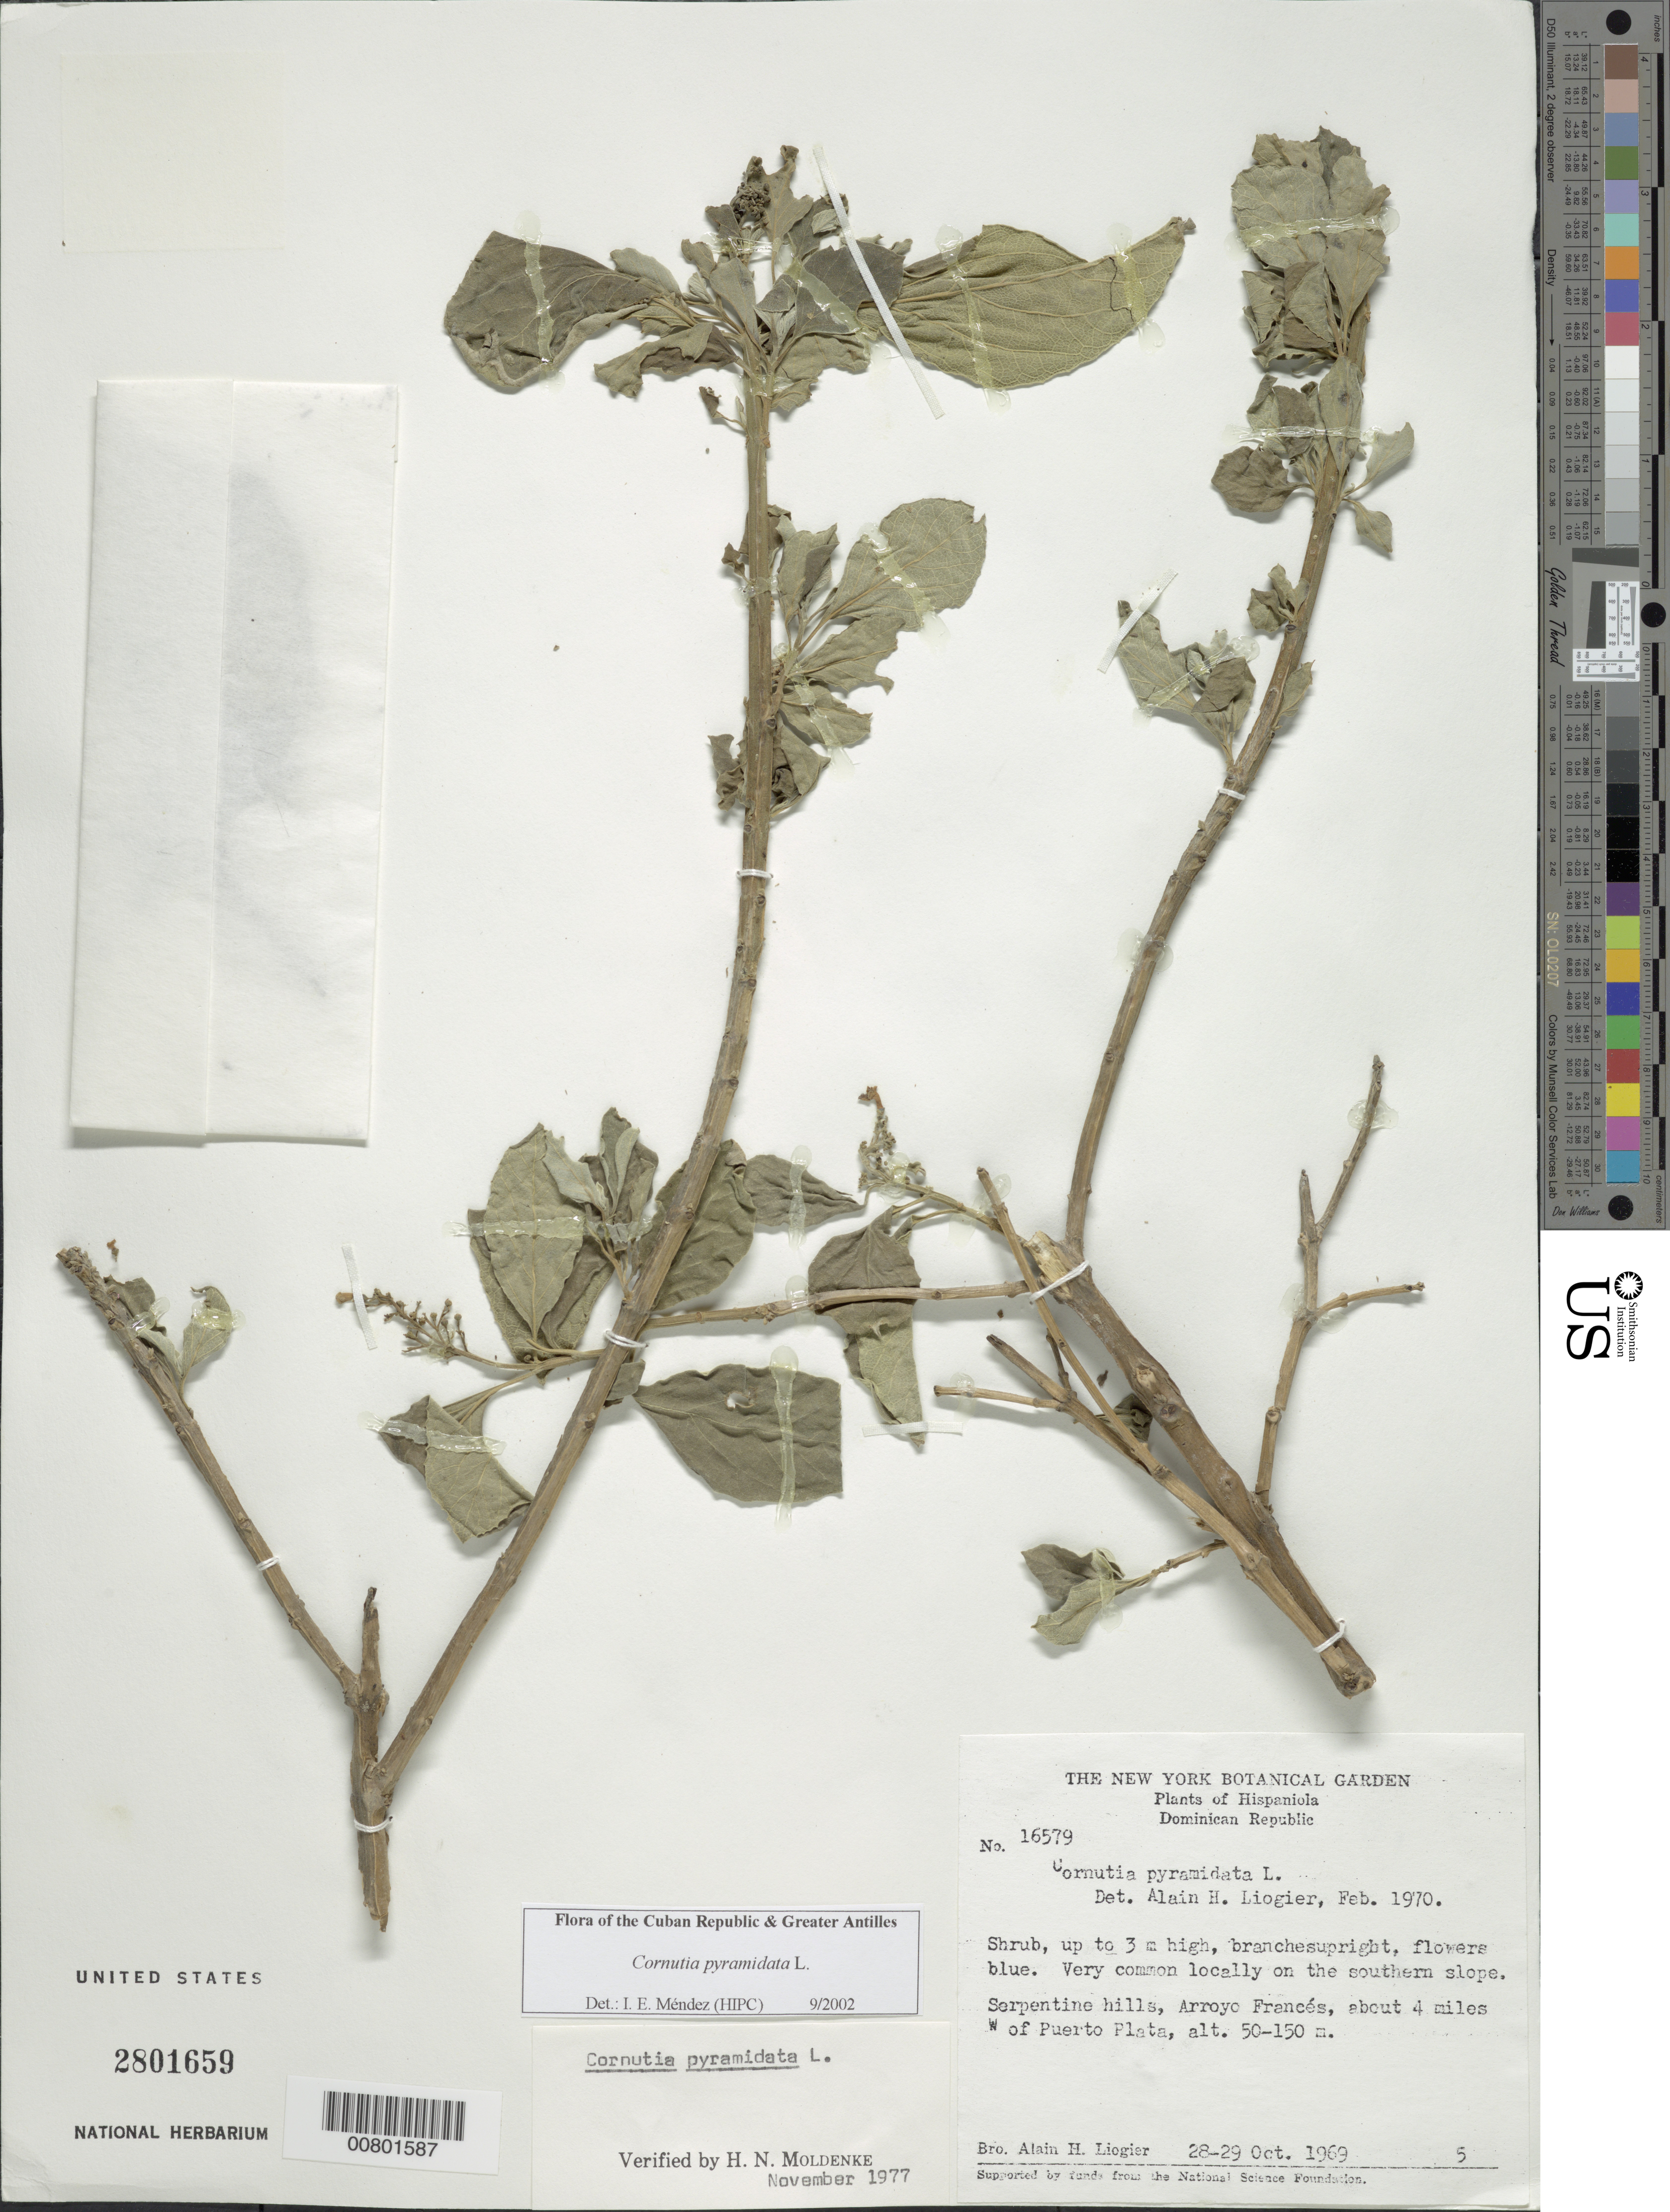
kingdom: Plantae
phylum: Tracheophyta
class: Magnoliopsida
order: Lamiales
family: Lamiaceae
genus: Cornutia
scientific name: Cornutia pyramidata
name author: L.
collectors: A. H. Liogier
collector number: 16579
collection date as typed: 28 Oct 1969 to 29 Oct 1969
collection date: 1969-10-28/1969-10-29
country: Dominican Republic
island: Hispaniola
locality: Arroyo Francés, about 4 miles W of Puerto Plata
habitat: Serpentine hills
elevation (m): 50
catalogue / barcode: US 2801659